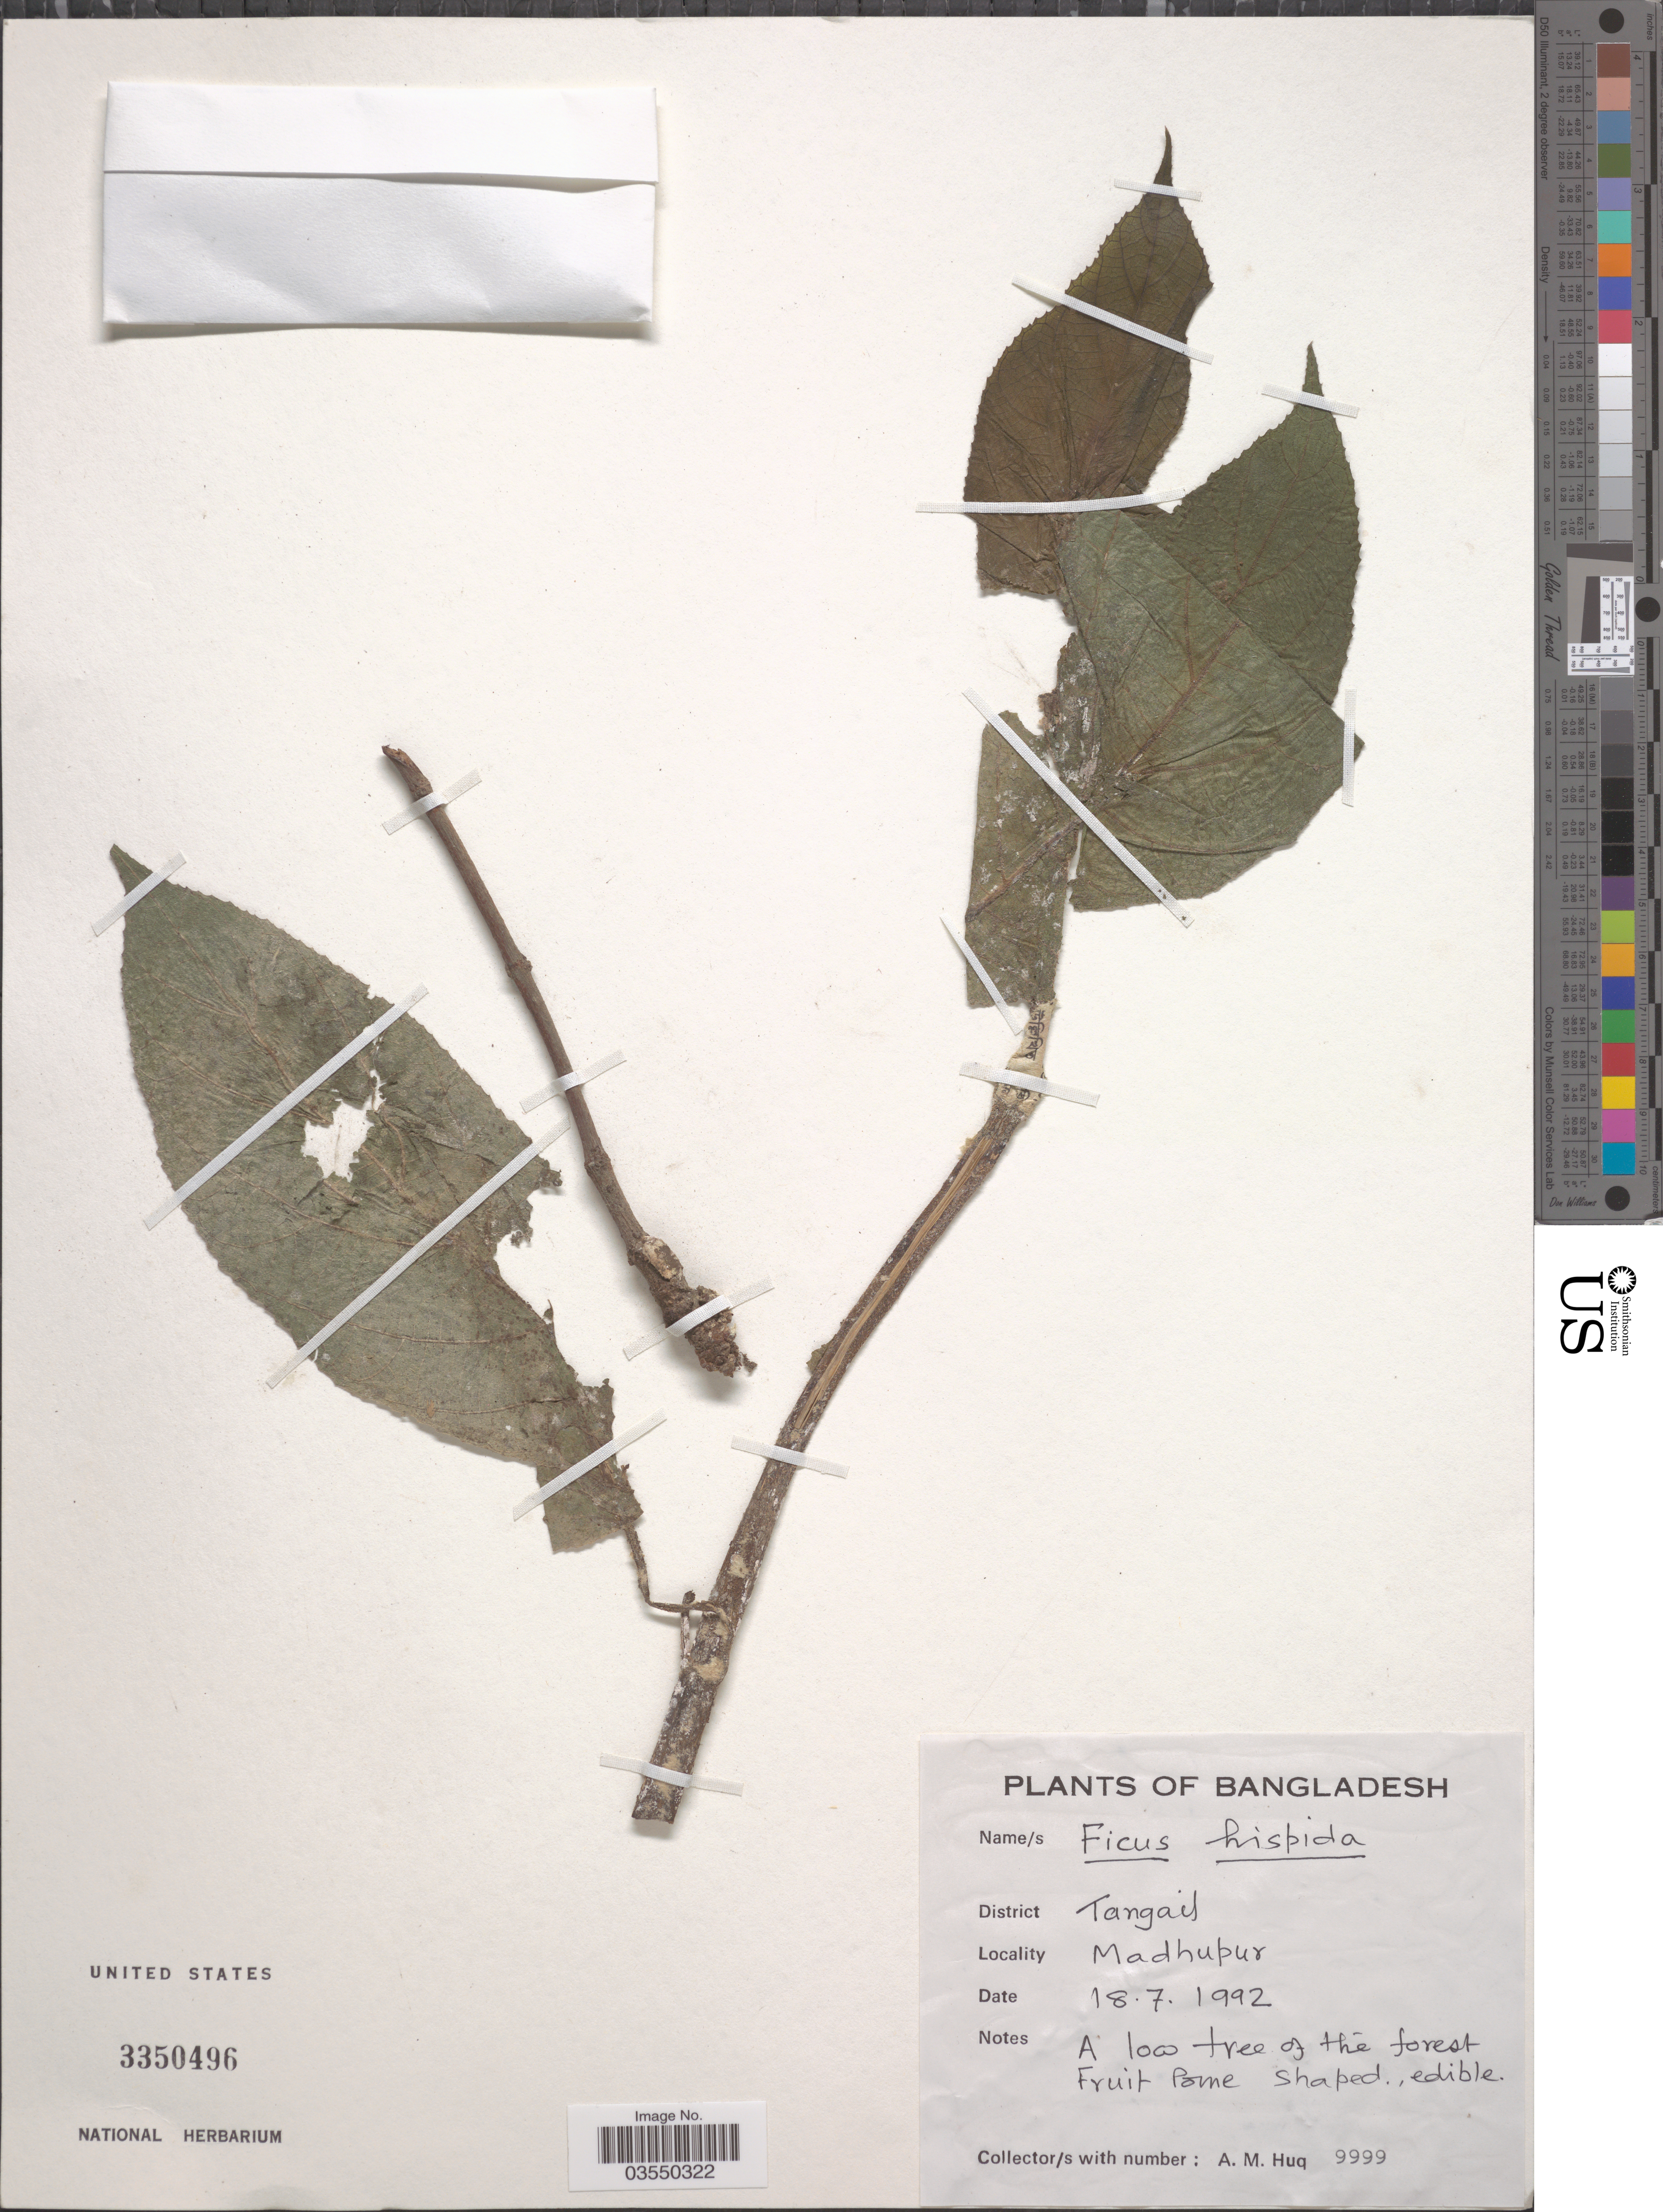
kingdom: Plantae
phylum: Tracheophyta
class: Magnoliopsida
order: Rosales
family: Moraceae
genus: Ficus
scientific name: Ficus hispida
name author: L. f.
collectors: A. M. Huq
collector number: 9999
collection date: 1992-07-18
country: Bangladesh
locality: District Tangail. Madhupur.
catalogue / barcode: US 3350496